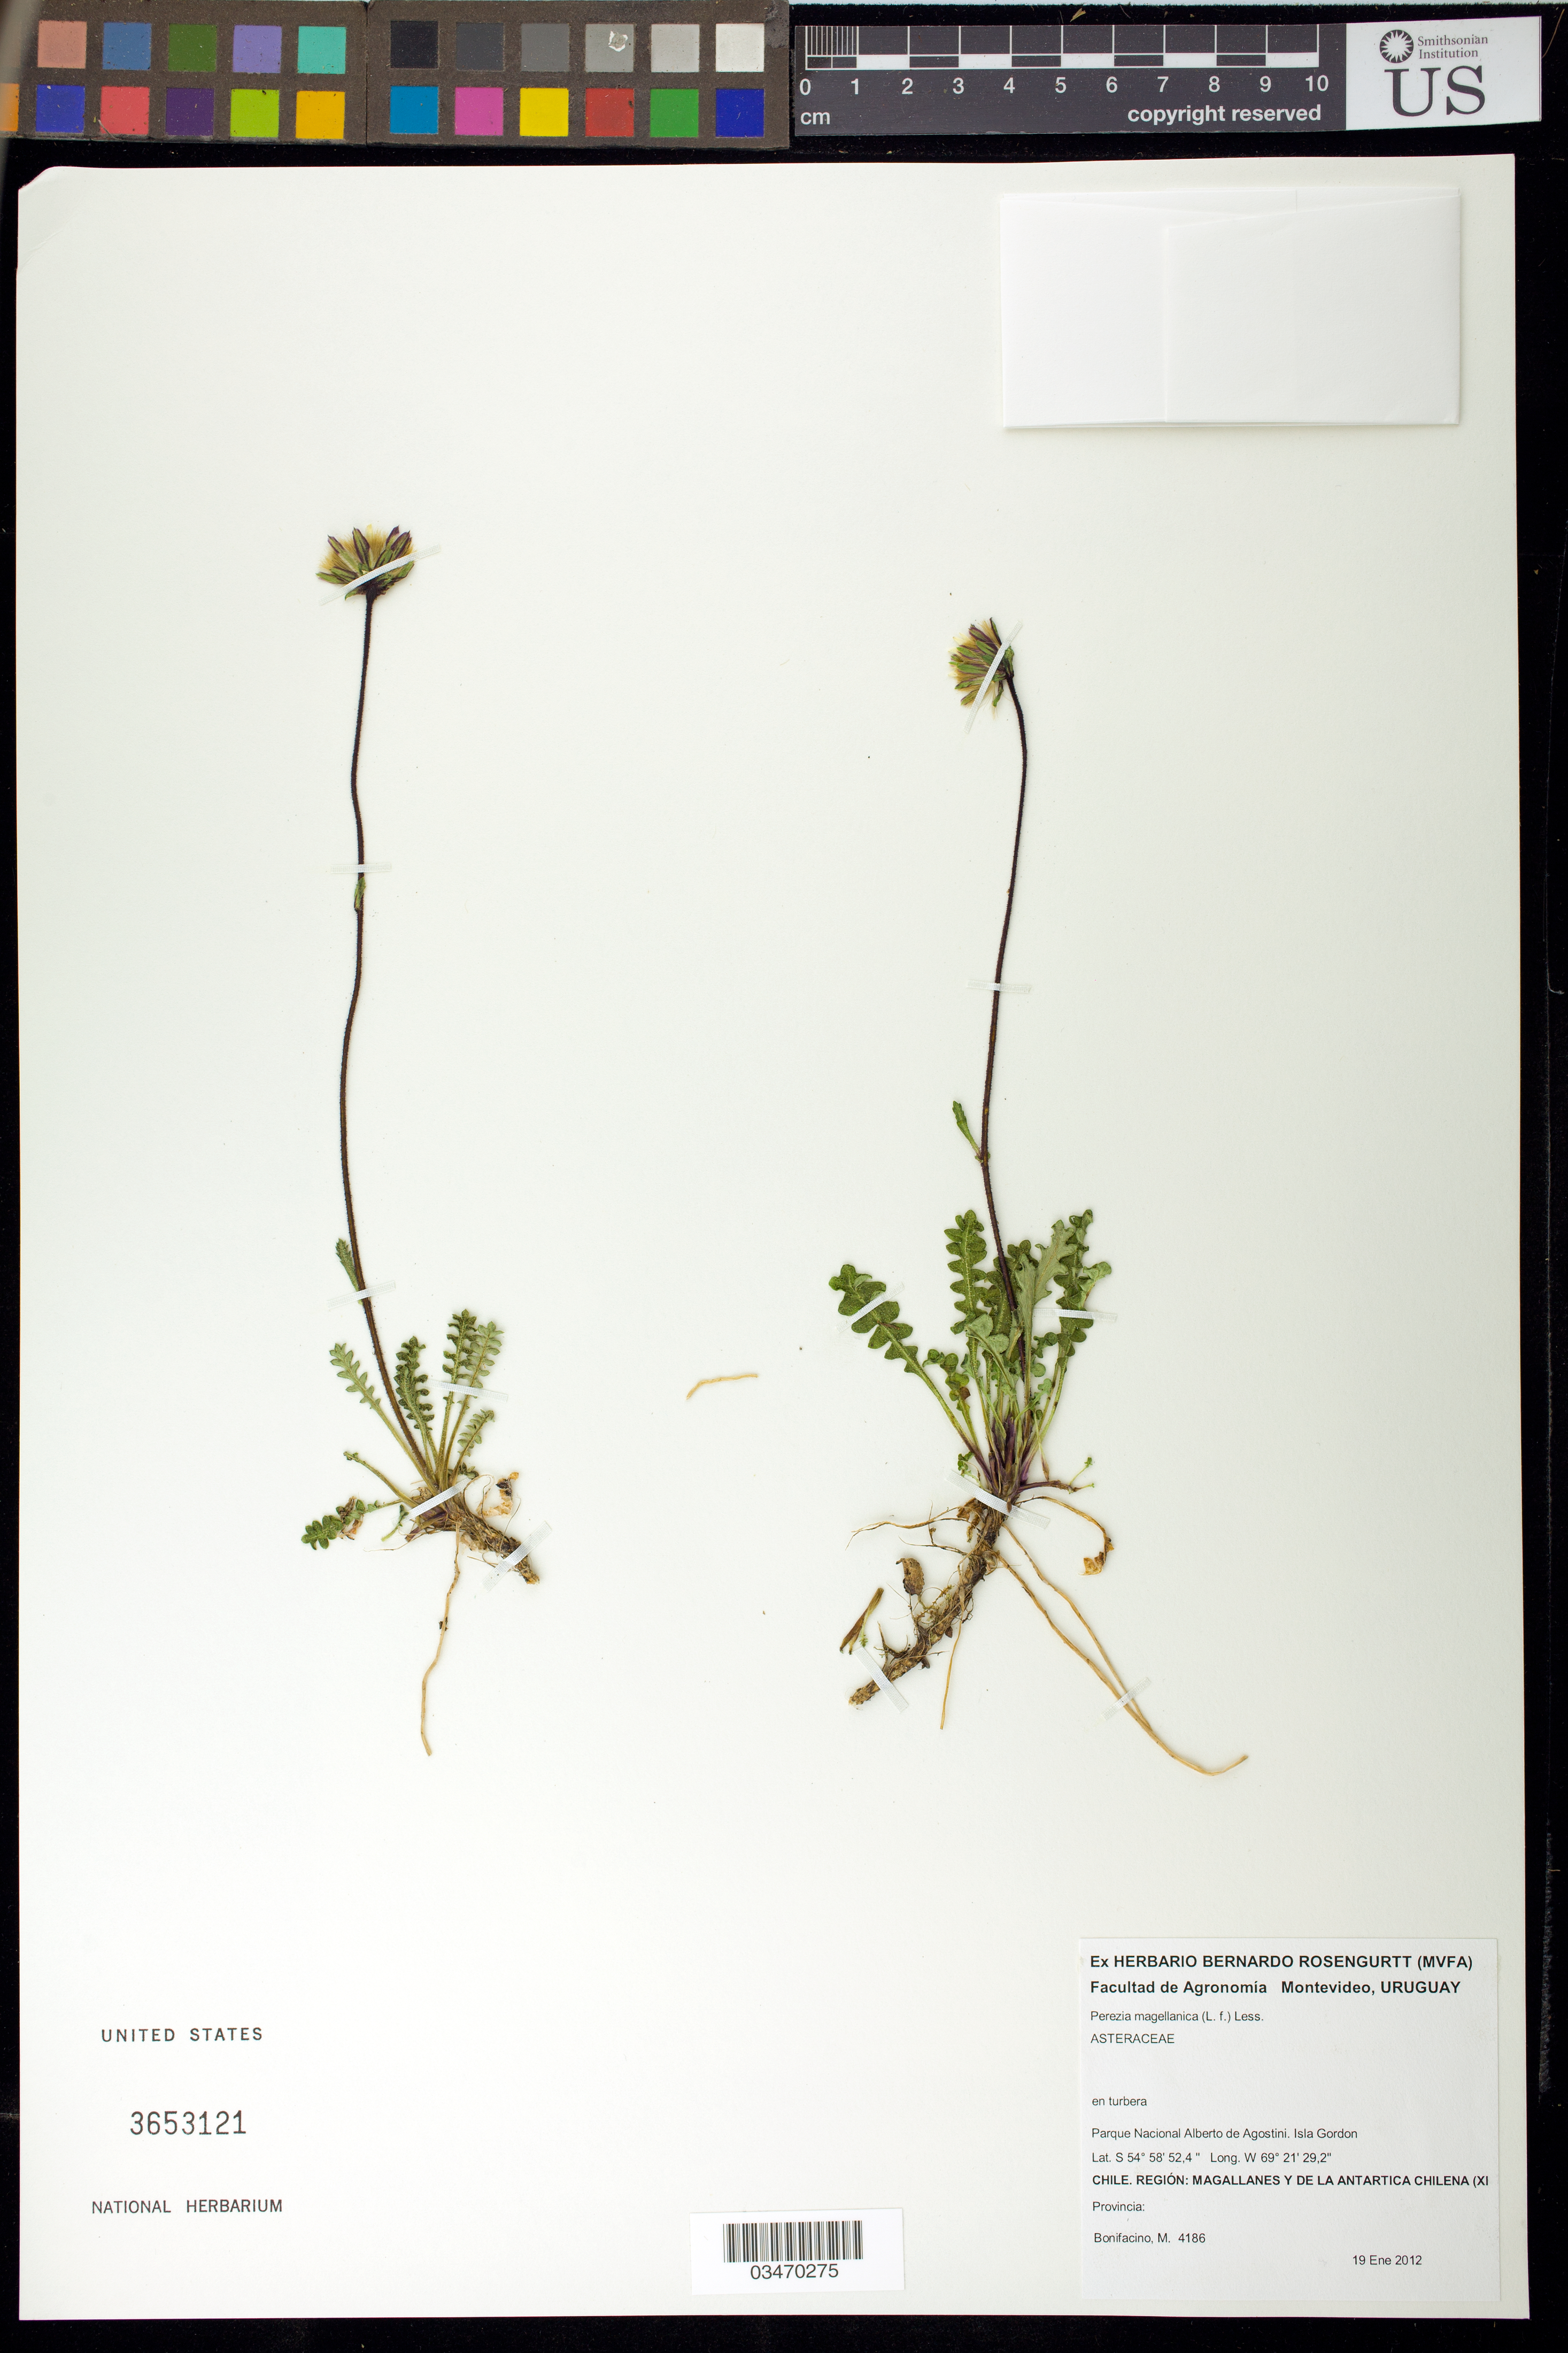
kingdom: Plantae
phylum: Tracheophyta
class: Magnoliopsida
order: Asterales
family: Asteraceae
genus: Perezia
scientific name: Perezia magellanica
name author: (L. f.) Less.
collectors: M. Bonifacino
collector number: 4186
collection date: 2012-01-19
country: Chile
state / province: Magallanes y de la Antártica Chilena (XII)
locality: Parque Nacional Alberto de Agostini. Isla Gordon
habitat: En turbera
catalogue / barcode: US 3653121